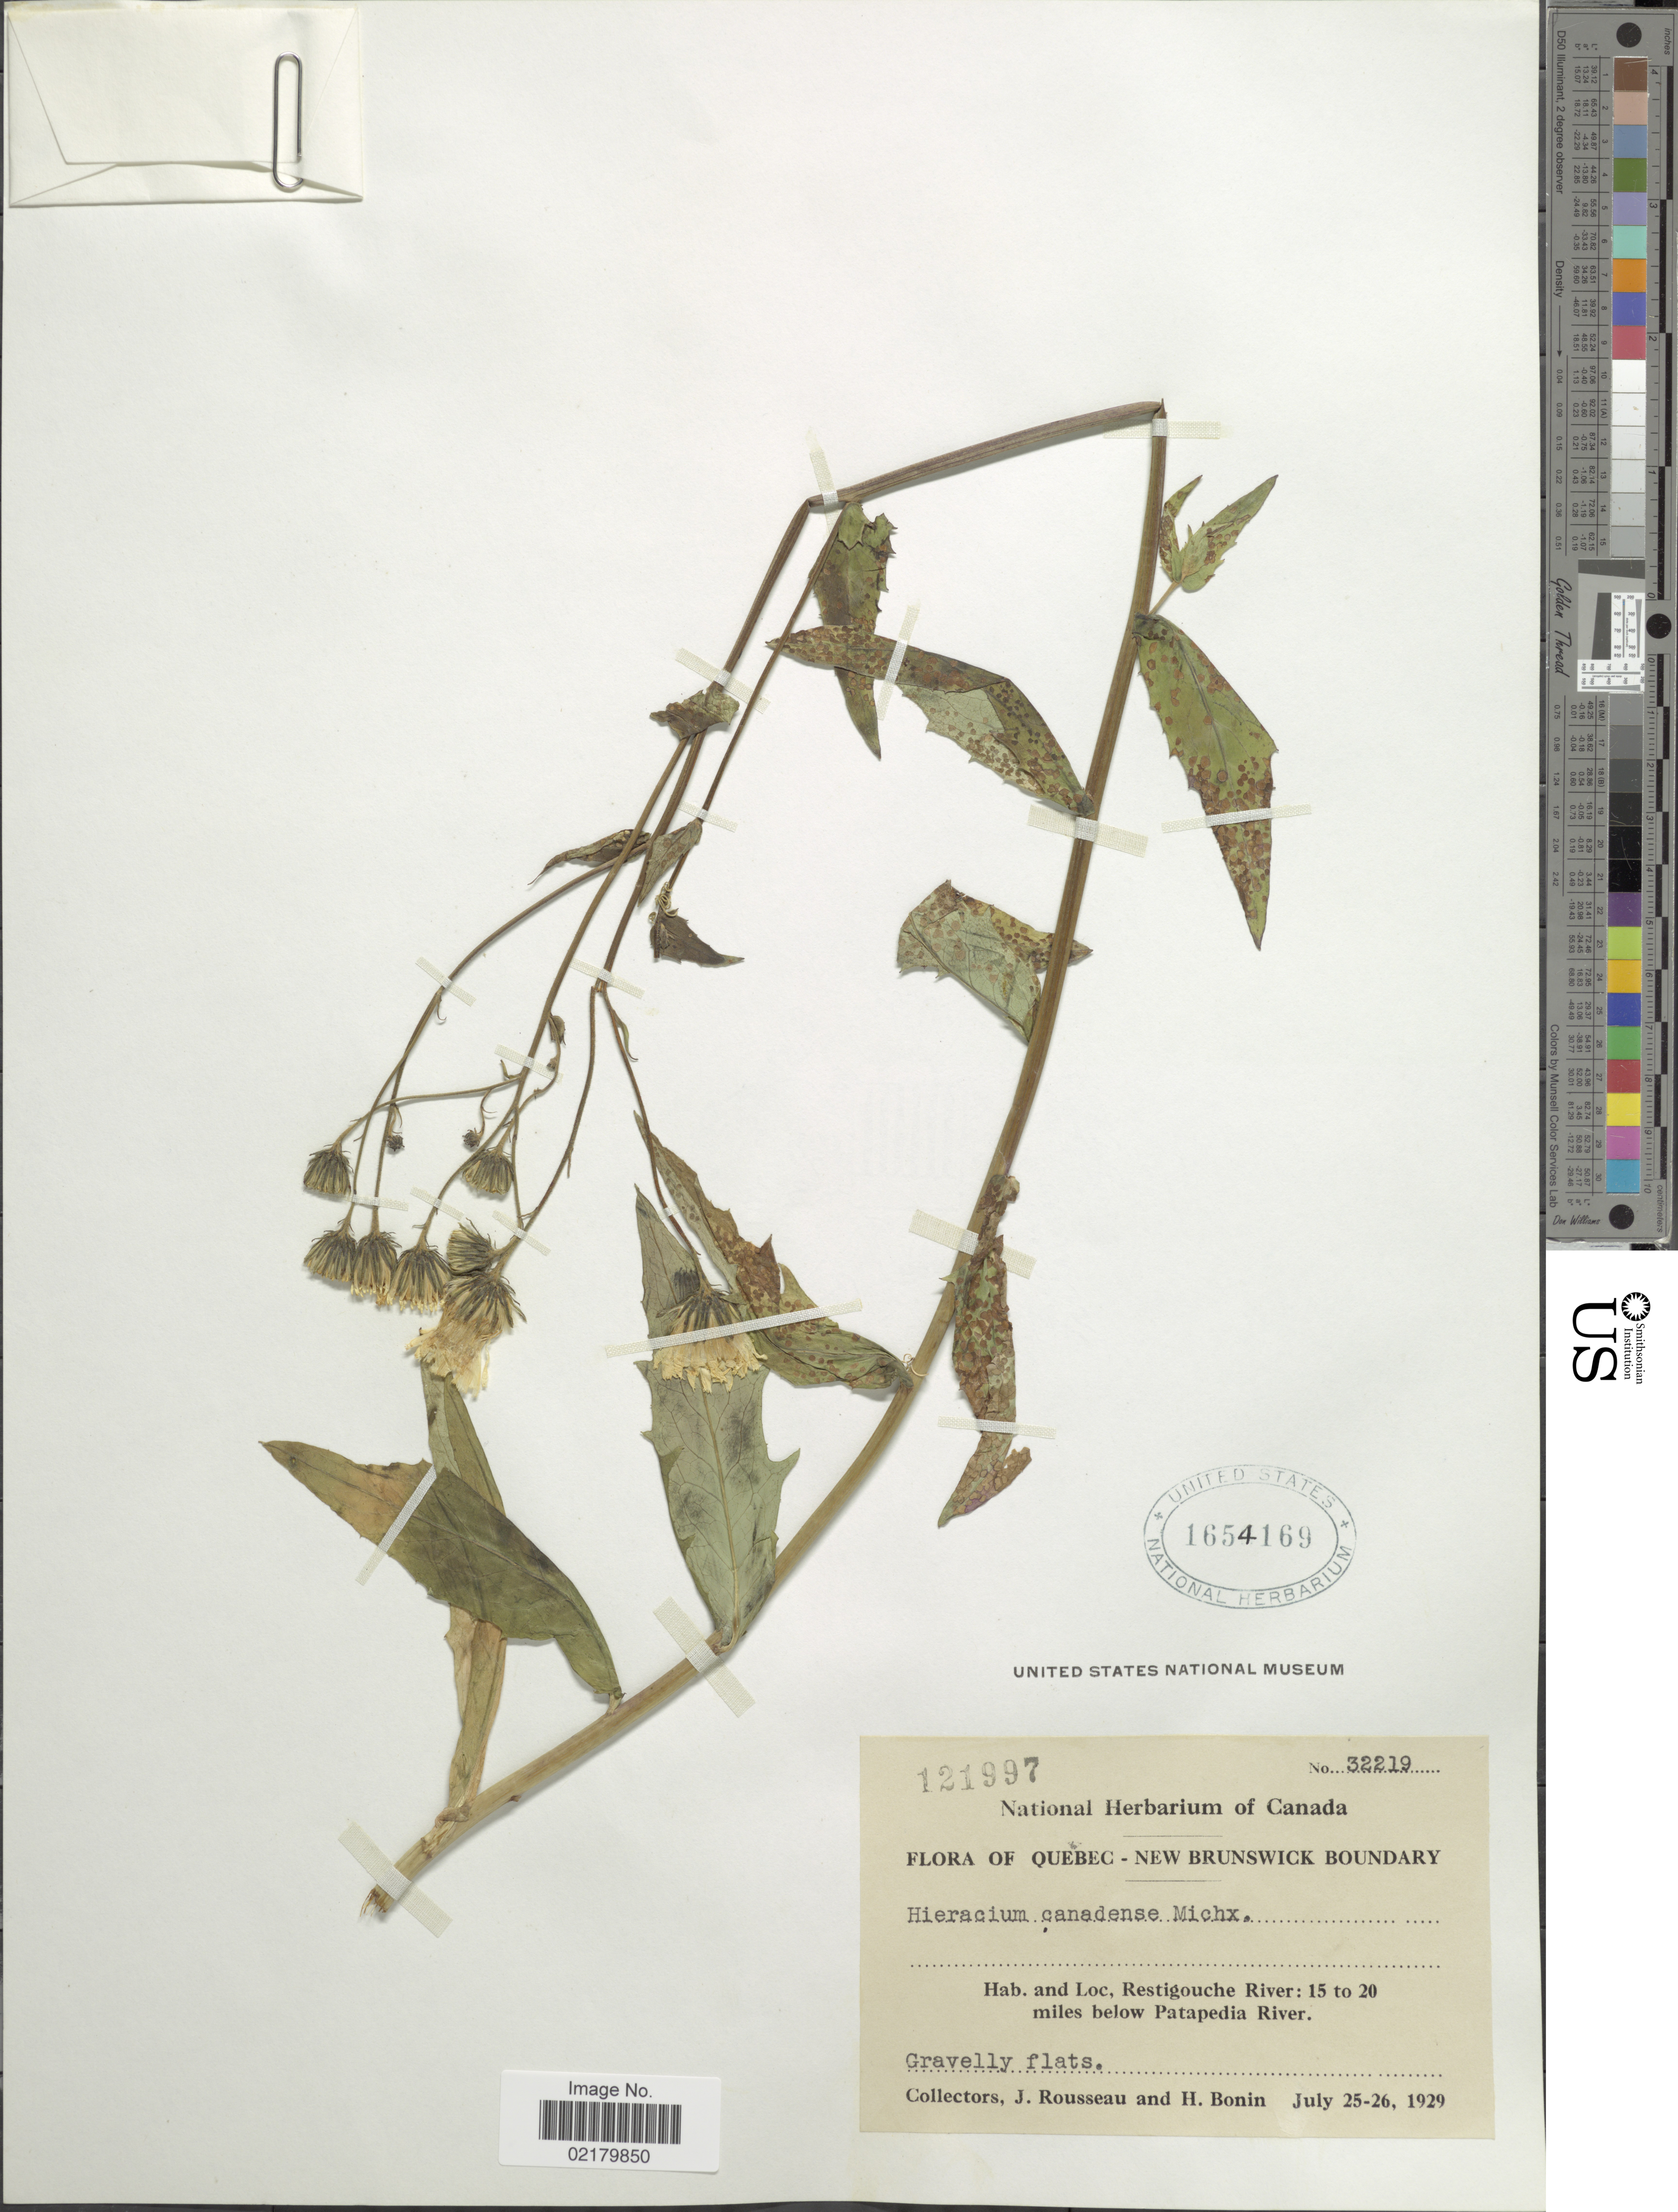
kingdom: Plantae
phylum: Tracheophyta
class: Magnoliopsida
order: Asterales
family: Asteraceae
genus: Hieracium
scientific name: Hieracium canadense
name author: Michx.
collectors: J. Rosseau & H. Bonin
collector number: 32219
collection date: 1929-07-25/1929-07-26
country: Canada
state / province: Quebec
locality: Quebec - New Brunswick Boundary, Restigouche: 15 to 20 miles below Patapedia River, Gravelly flats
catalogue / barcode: US 1654169